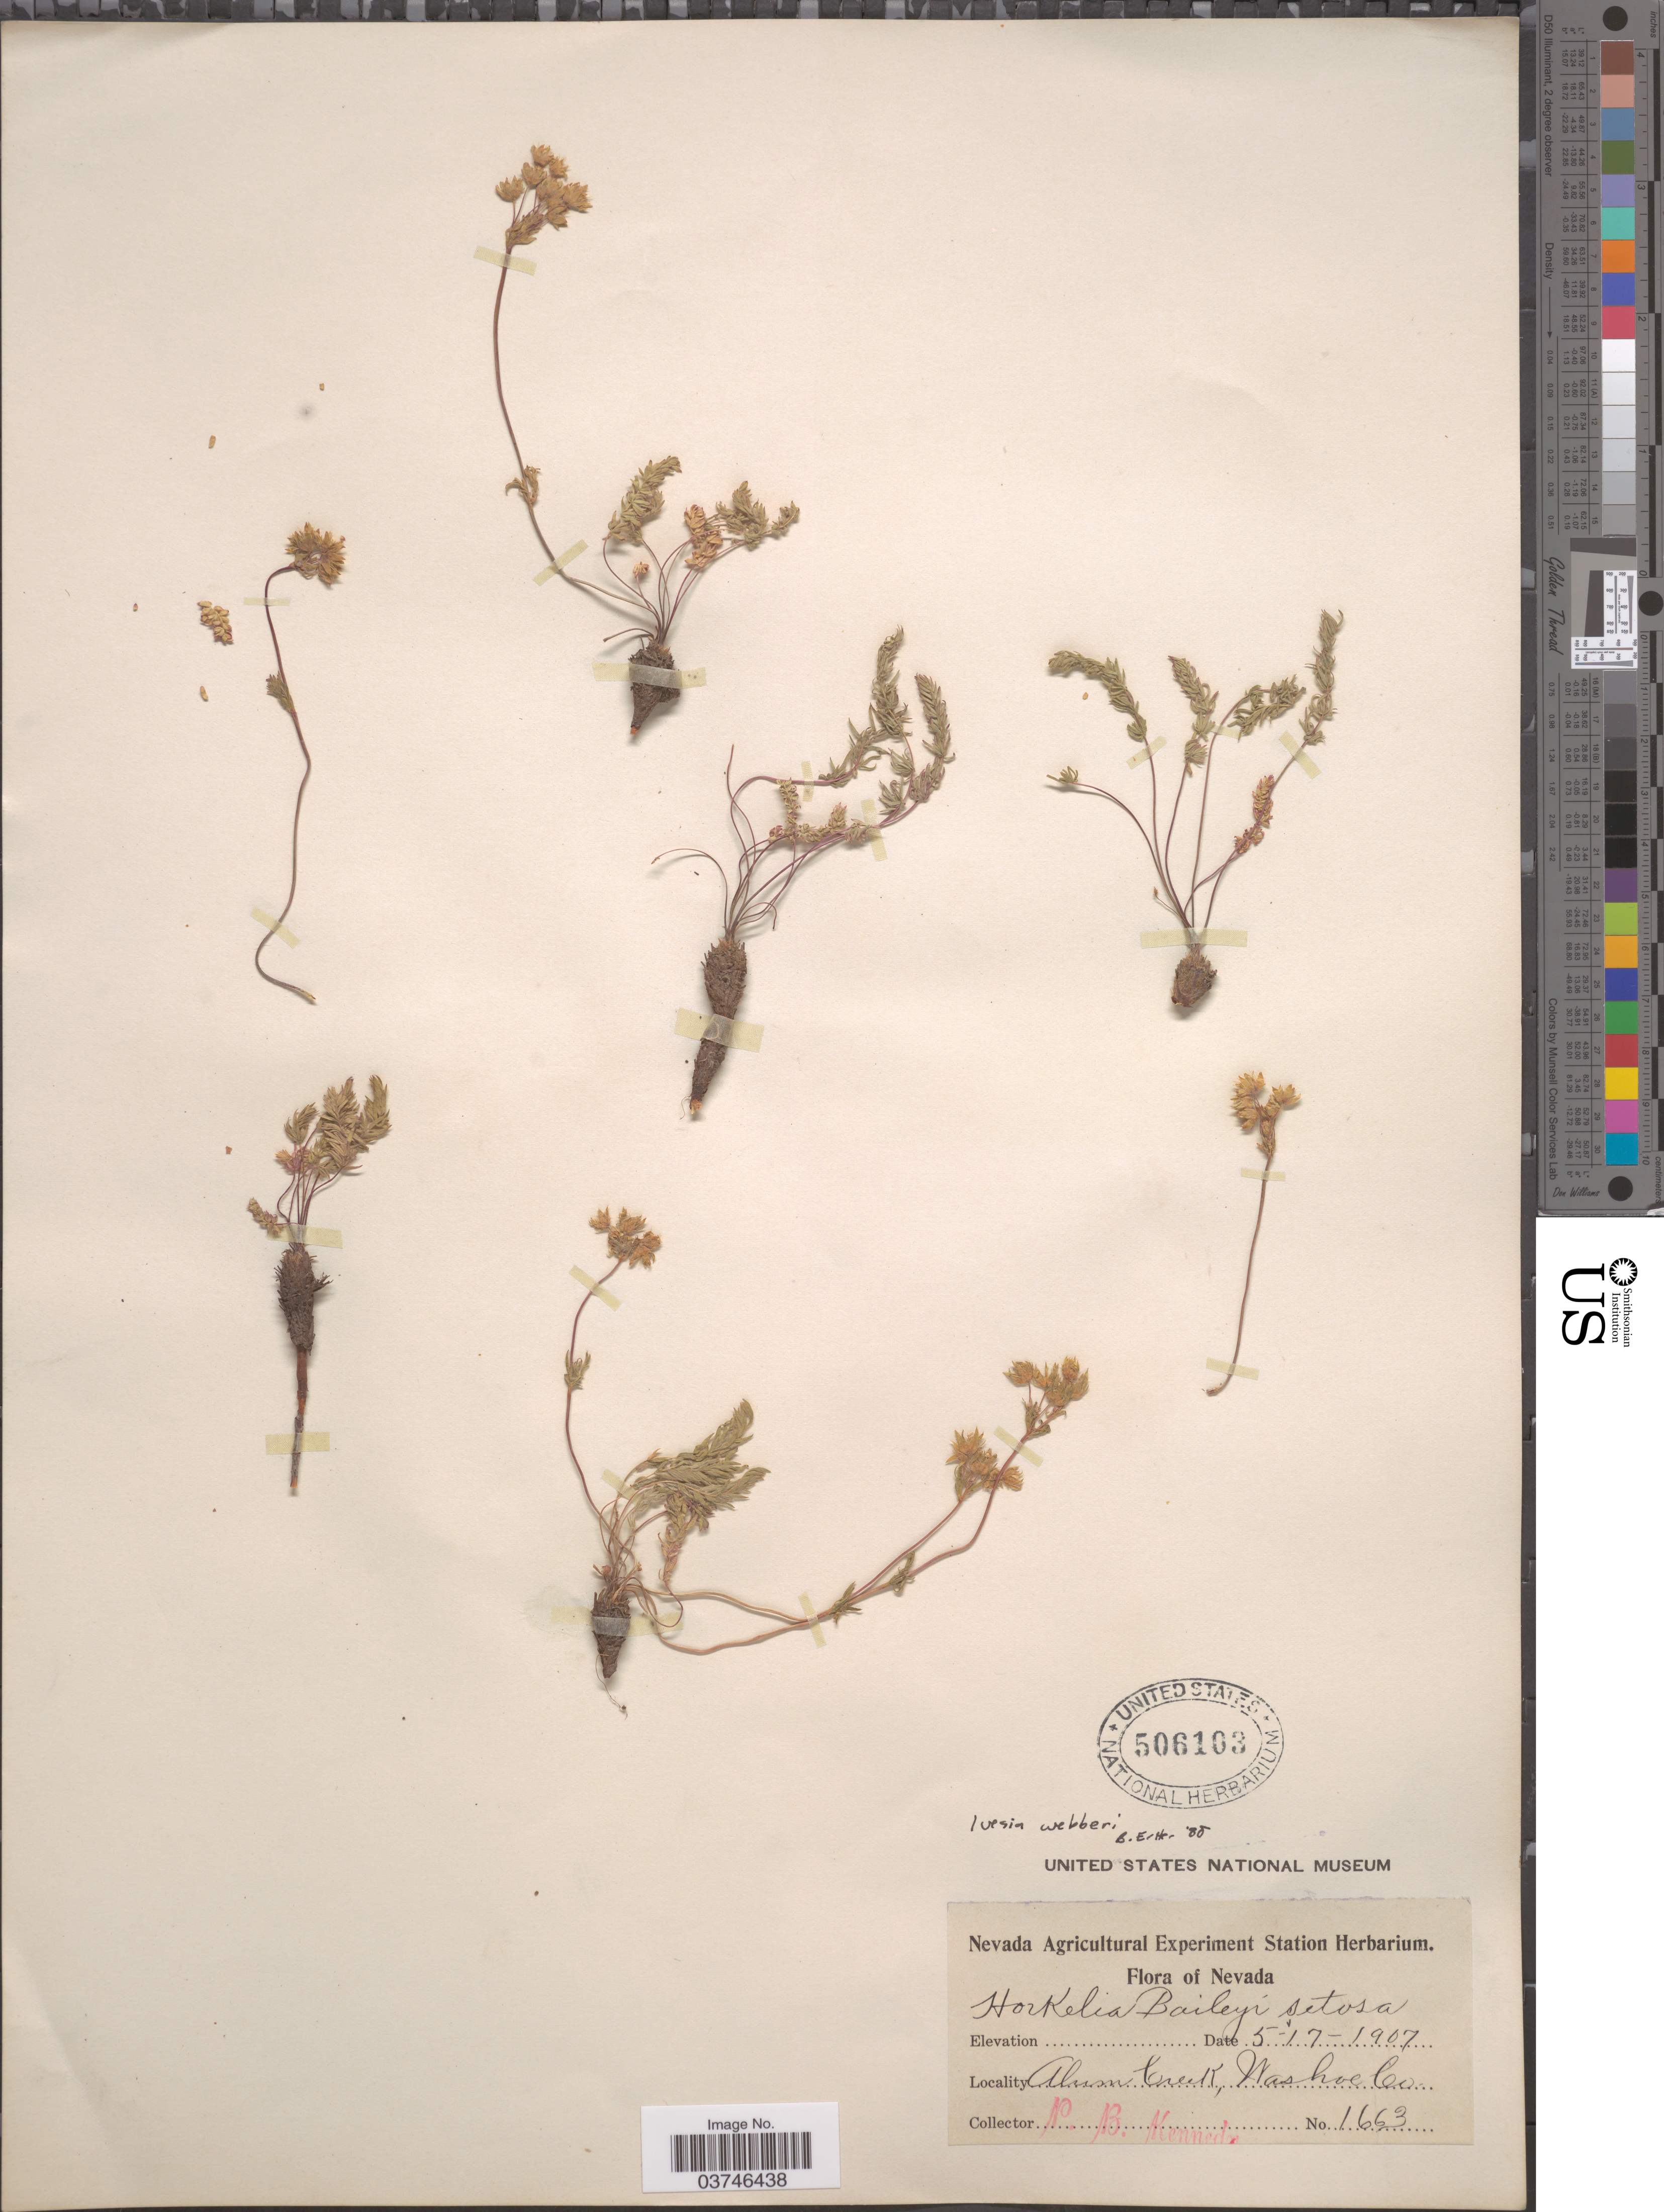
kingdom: Plantae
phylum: Tracheophyta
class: Magnoliopsida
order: Rosales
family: Rosaceae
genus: Potentilla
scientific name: Potentilla webberi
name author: (A. Gray) Greene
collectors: P. B. Kennedy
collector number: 1663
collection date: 1907-05-17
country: United States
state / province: Nevada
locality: Alum Creek, Washoe Co.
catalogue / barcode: US 506103